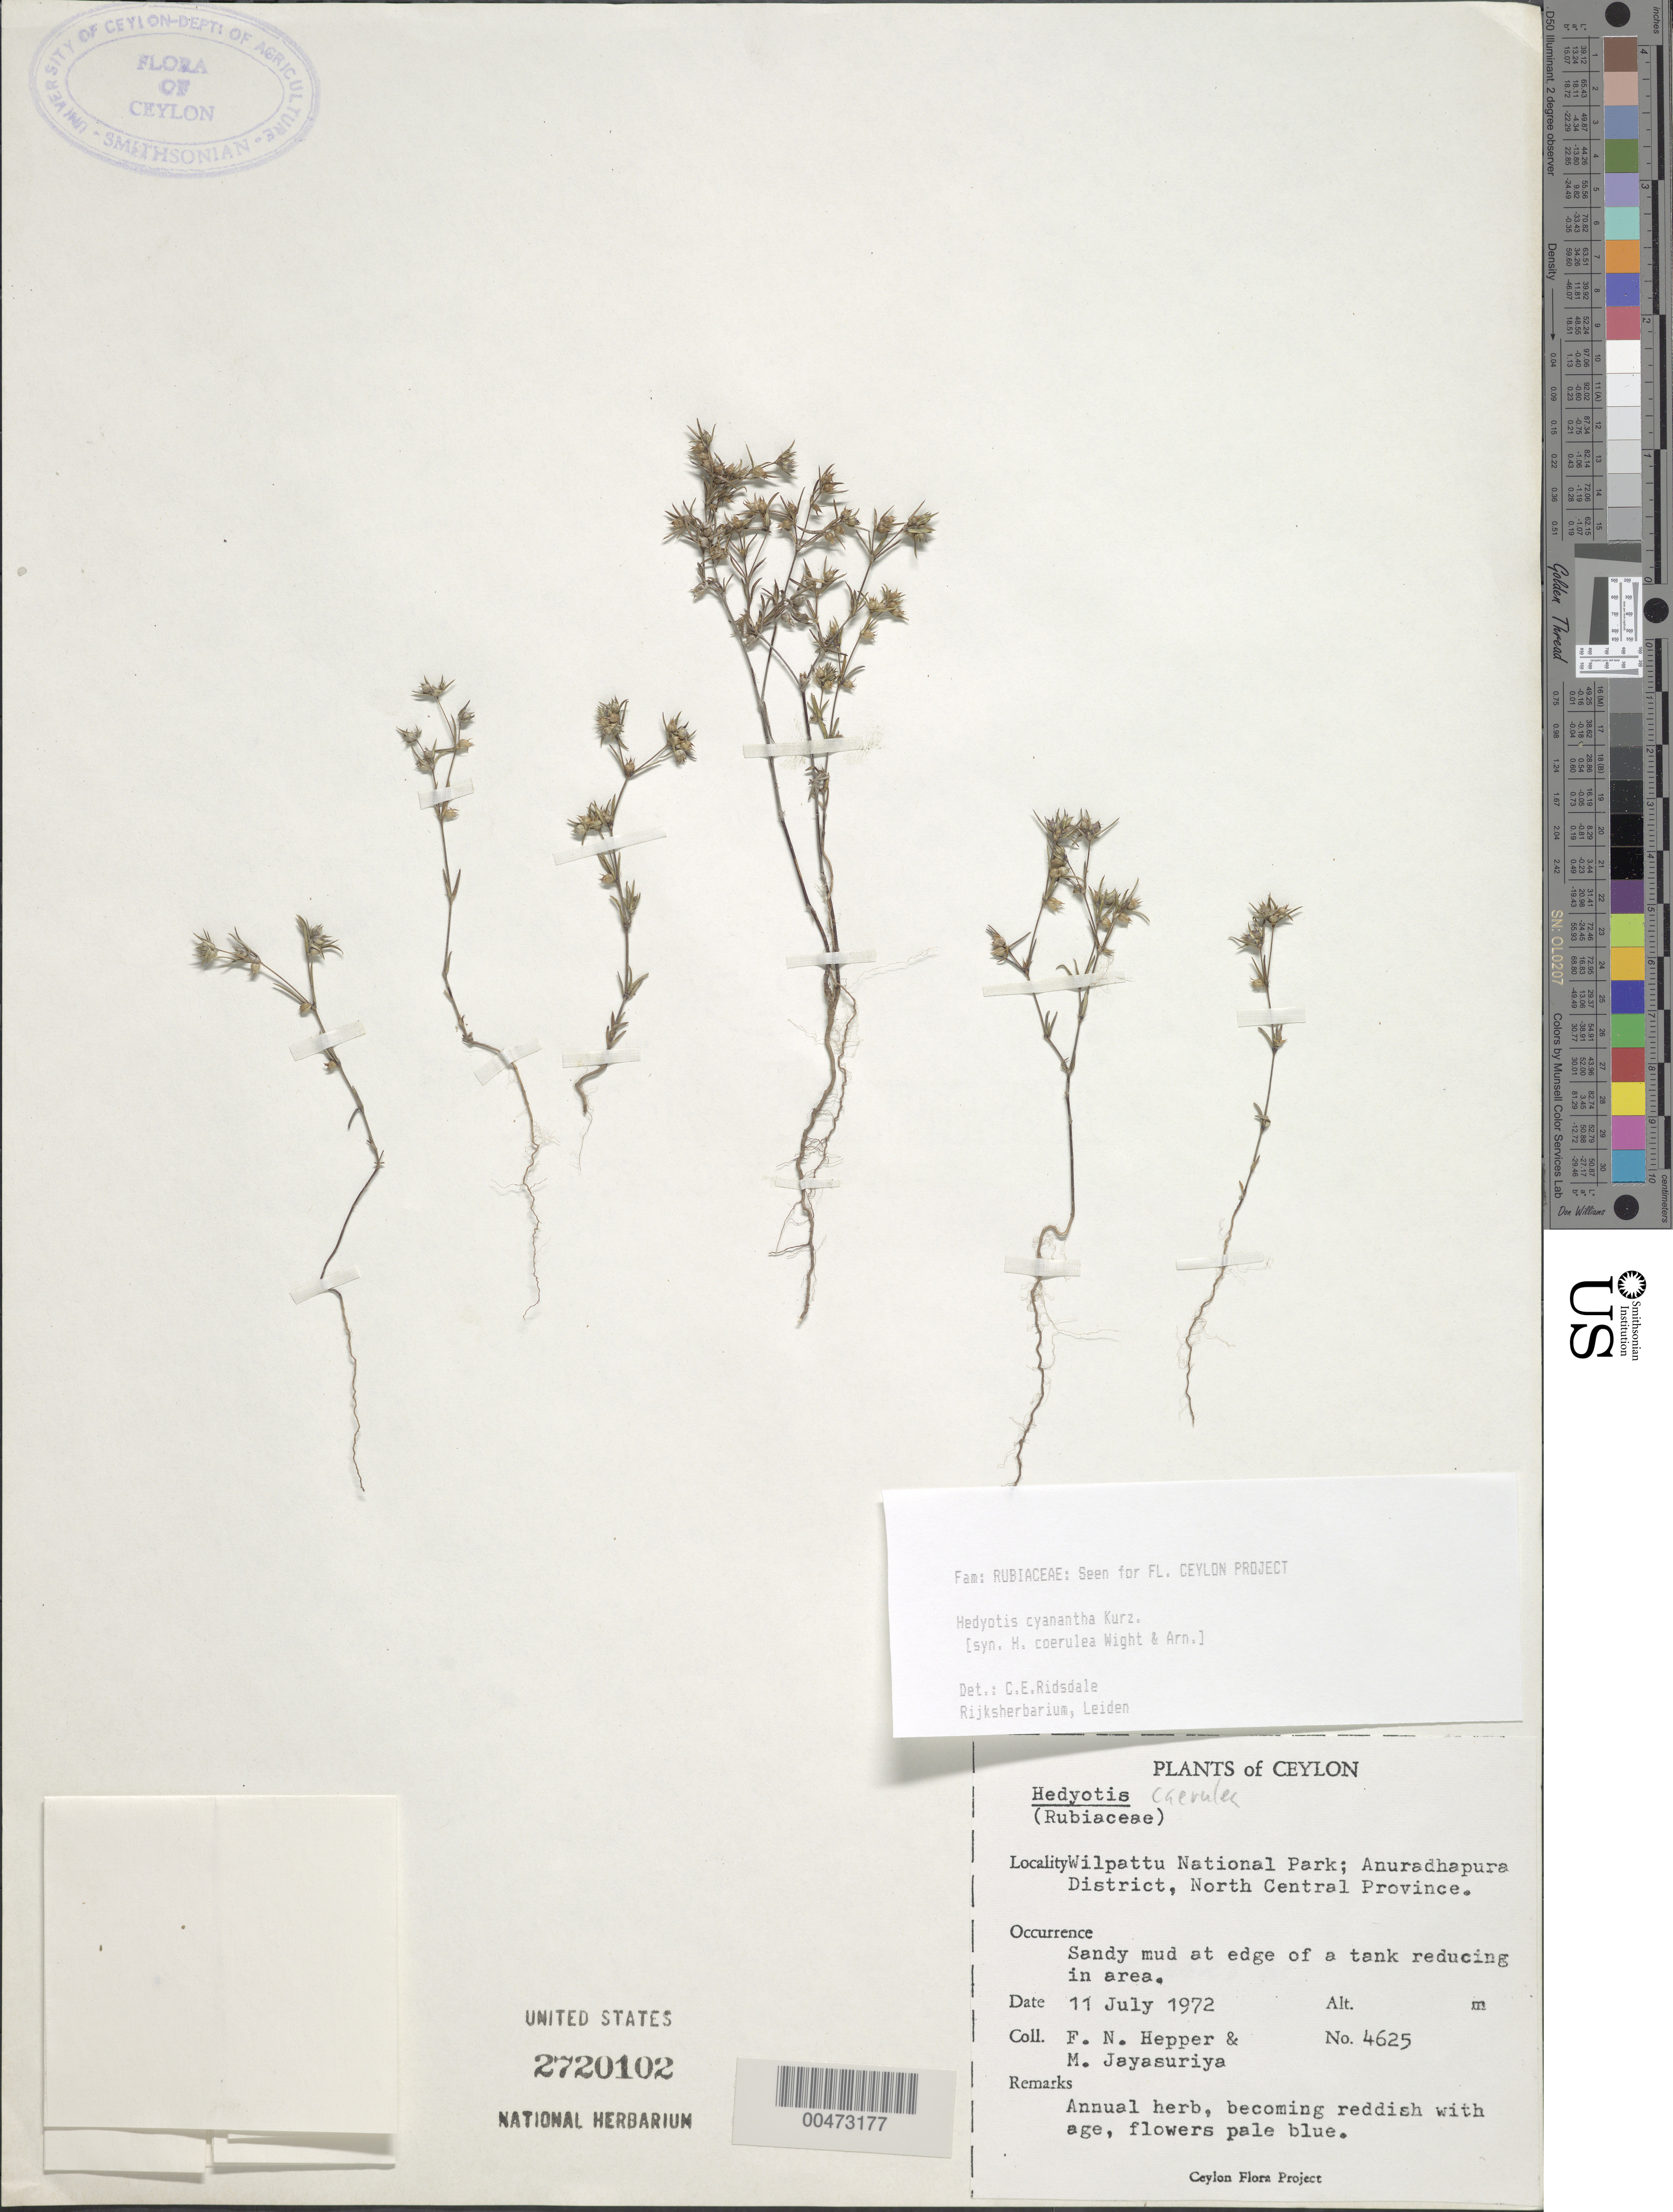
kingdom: Plantae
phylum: Tracheophyta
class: Magnoliopsida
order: Gentianales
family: Rubiaceae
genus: Hedyotis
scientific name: Hedyotis cyanantha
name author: Kurz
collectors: F. Hepper & A. H. Jayasuriya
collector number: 4625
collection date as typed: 11 JUl 1972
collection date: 1972-07-11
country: Sri Lanka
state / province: North Central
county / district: Anuradhapura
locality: Wilpattu National Park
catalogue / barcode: US 2720102